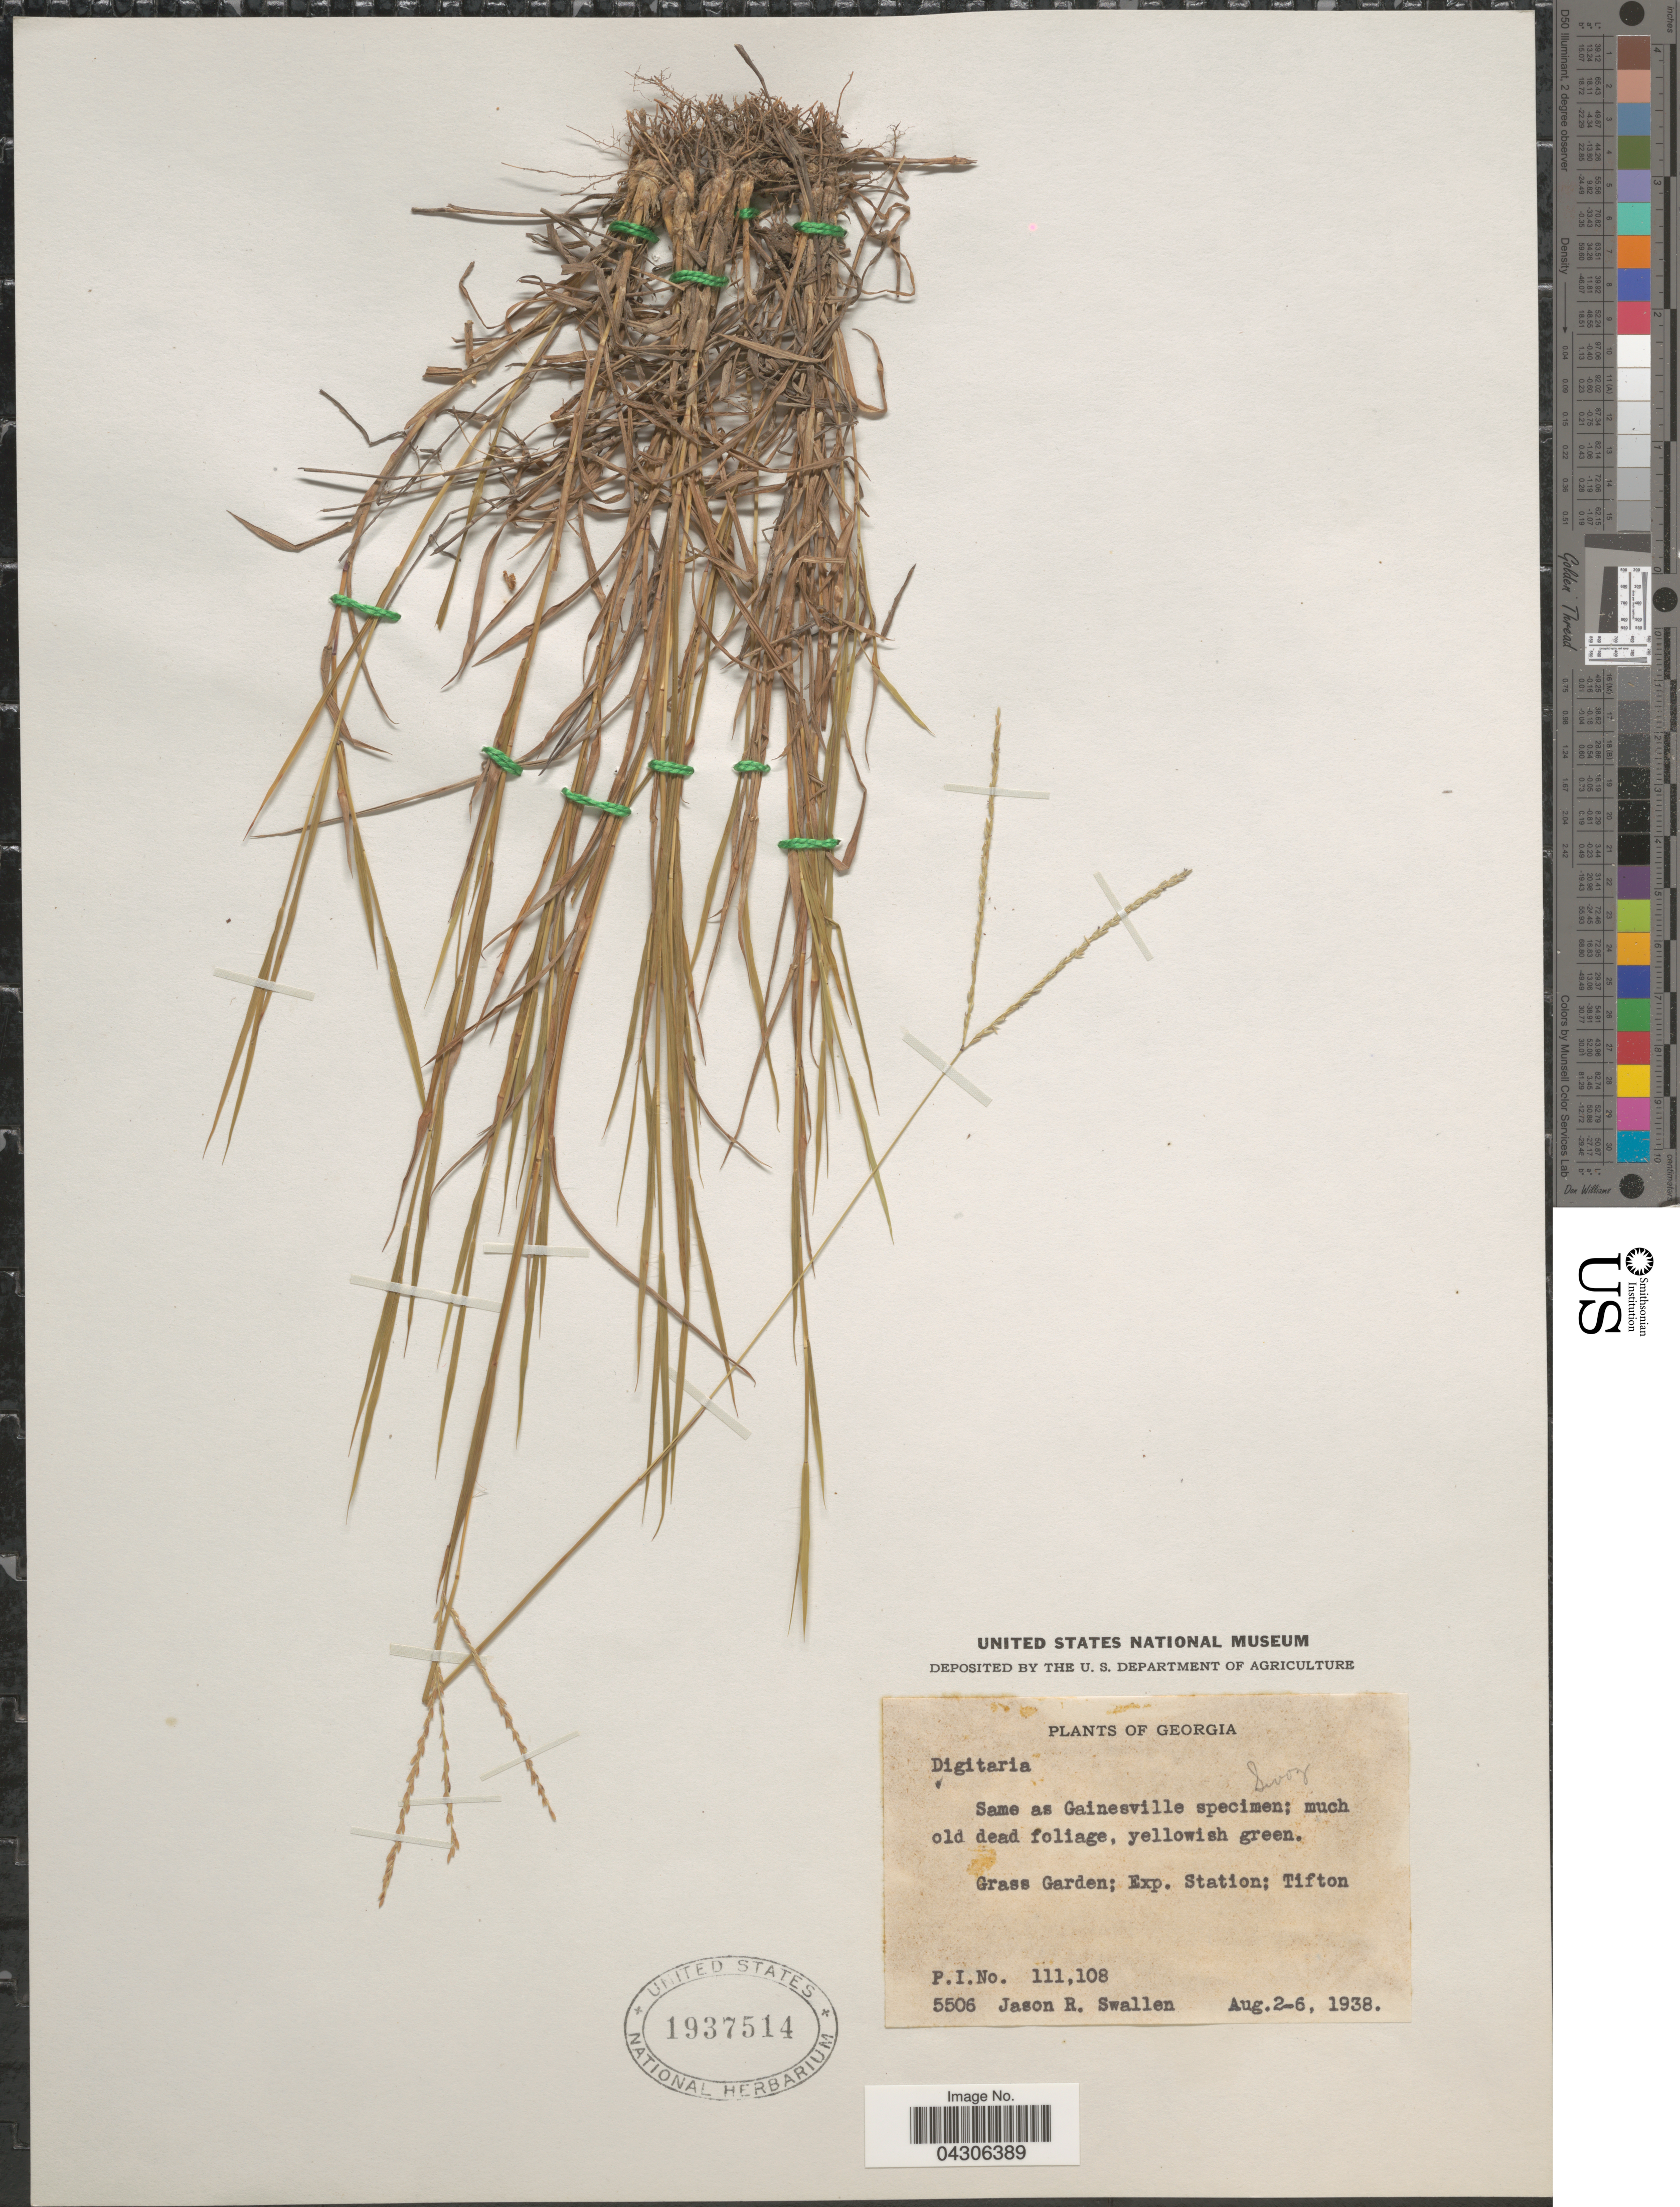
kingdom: Plantae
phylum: Tracheophyta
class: Liliopsida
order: Poales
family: Poaceae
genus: Digitaria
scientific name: Digitaria didactyla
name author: Willd.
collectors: J. R. Swallen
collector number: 5506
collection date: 1938-08-02/1938-08-06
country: United States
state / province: Georgia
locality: Grass Garden; Exp. Station; Tifton.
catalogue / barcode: US 1937514